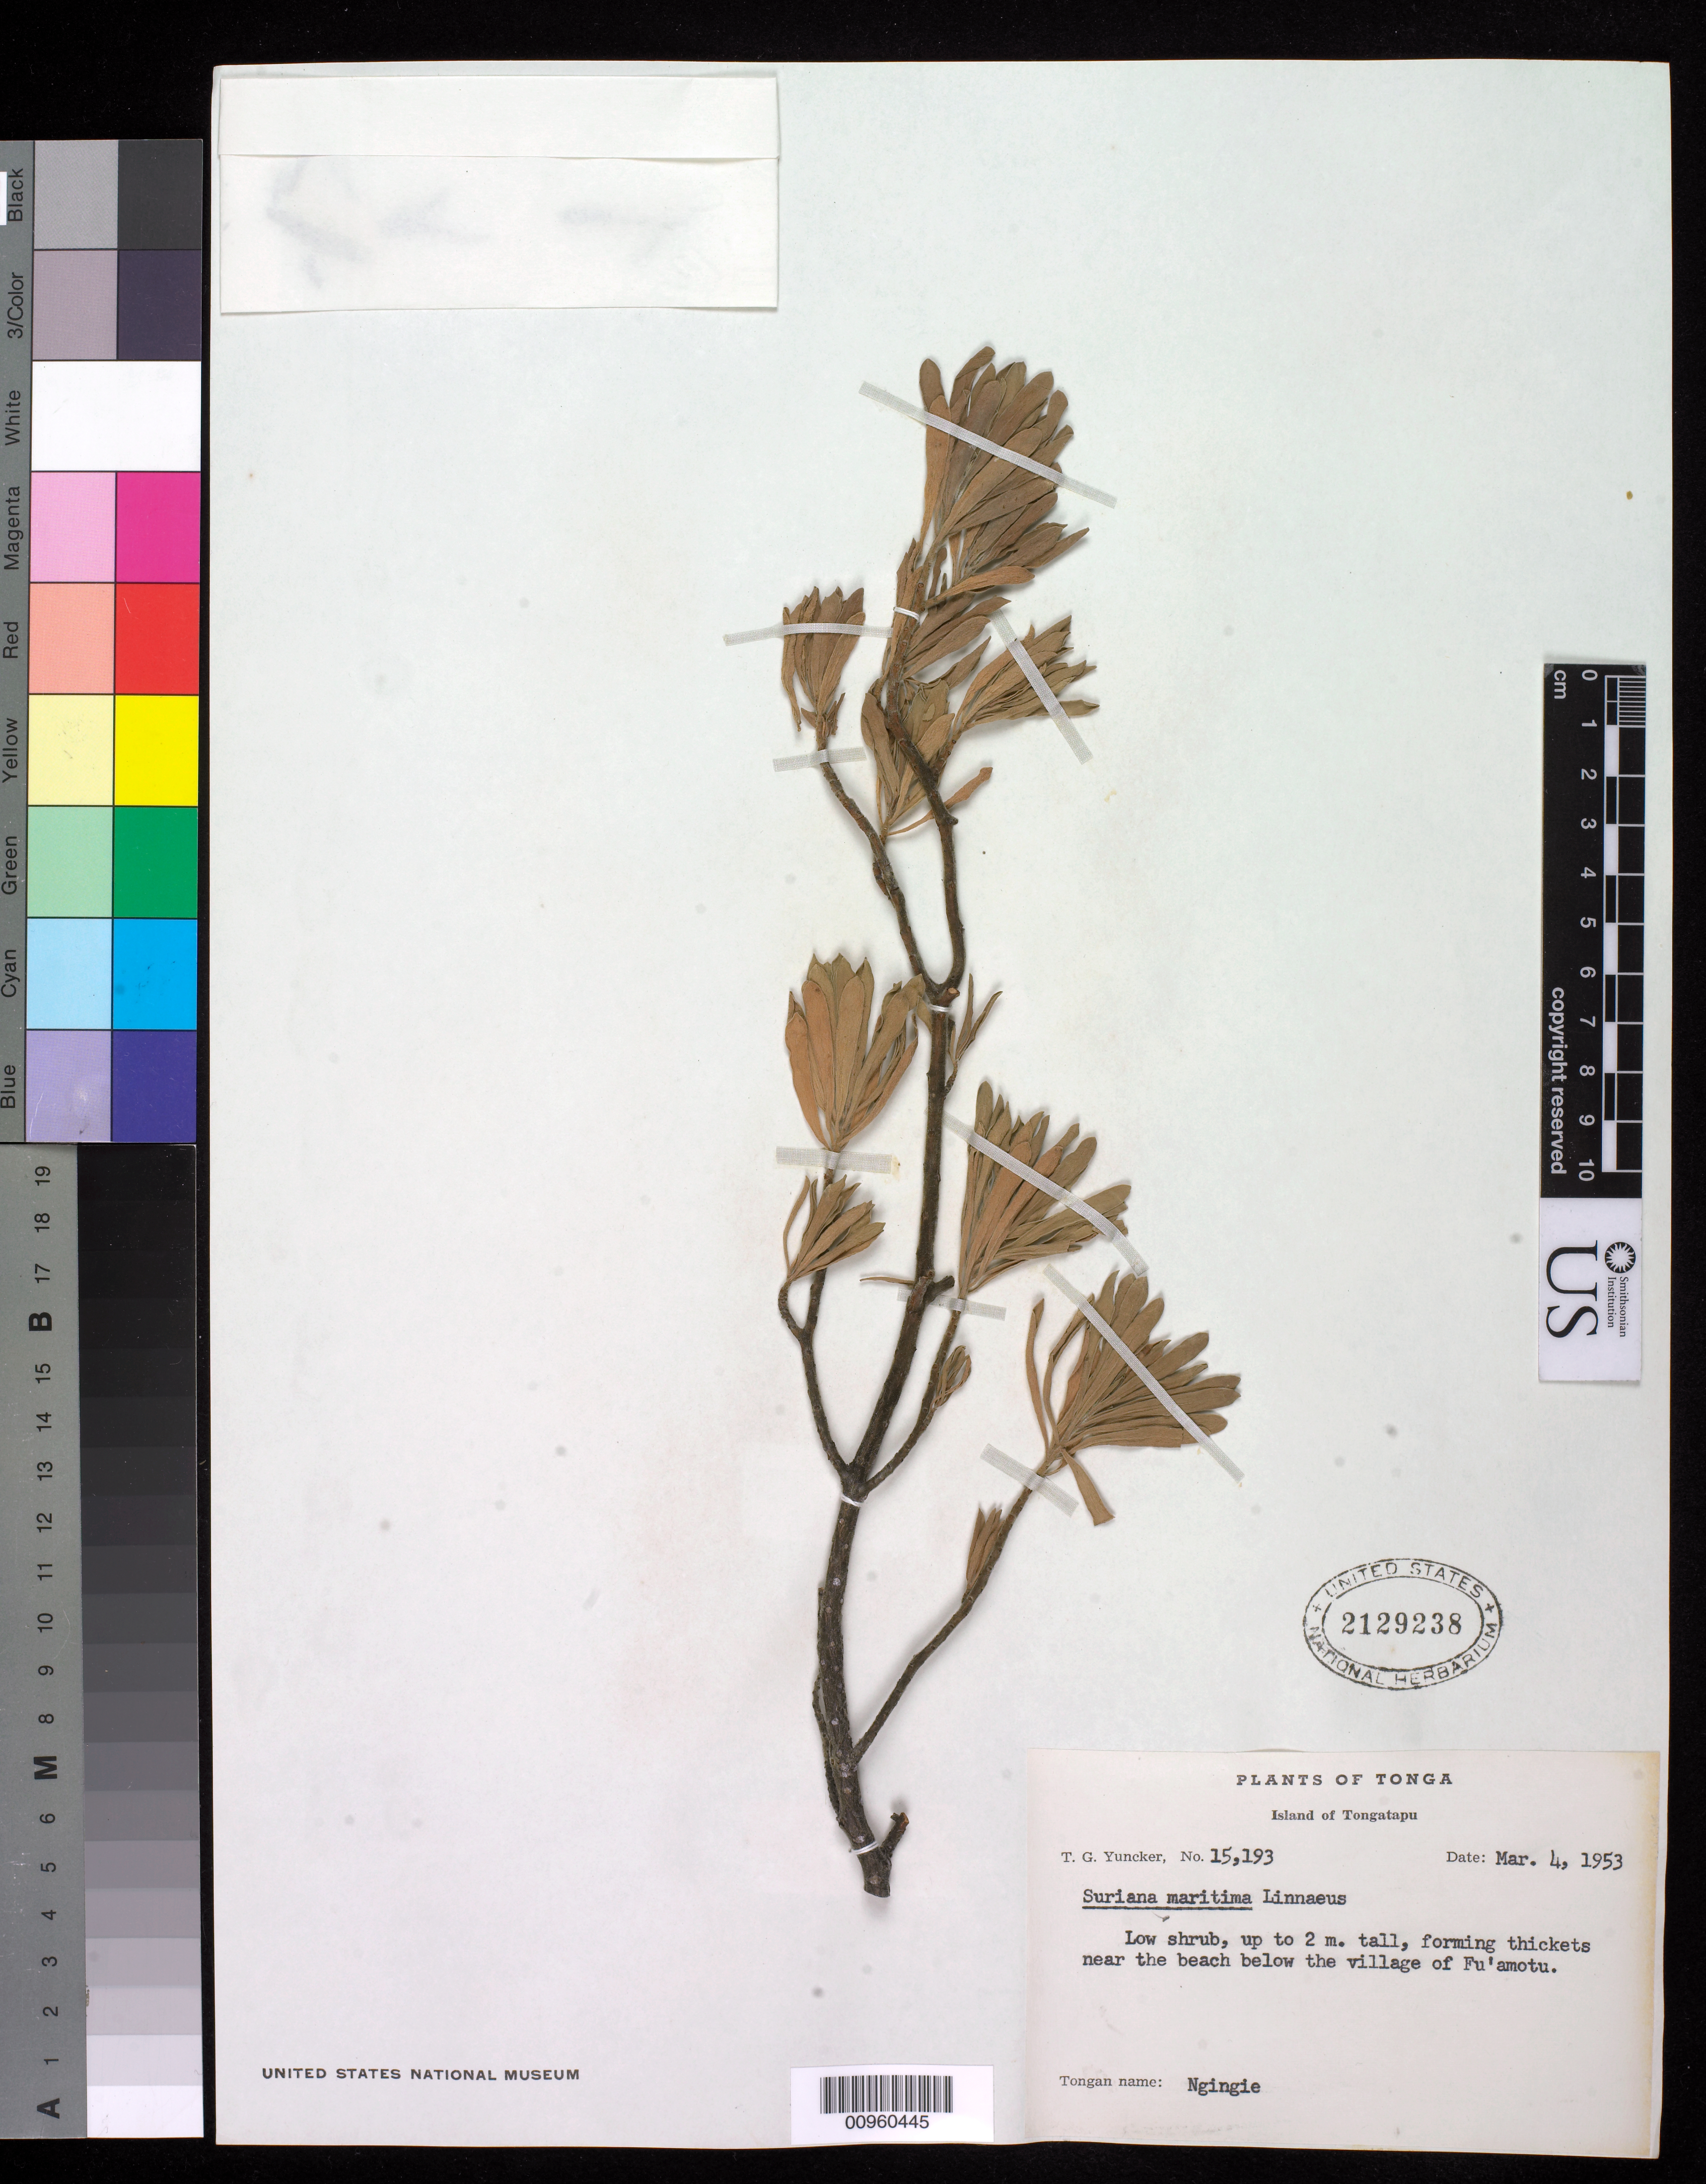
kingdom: Plantae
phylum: Tracheophyta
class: Magnoliopsida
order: Fabales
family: Surianaceae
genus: Suriana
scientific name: Suriana maritima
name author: L.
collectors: T. G. Yuncker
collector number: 15193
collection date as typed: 04 Mar 1953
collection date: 1953-03-04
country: Tonga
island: Tongatapu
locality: Tonga, Below the village of Fu'amotu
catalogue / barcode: US 2129238